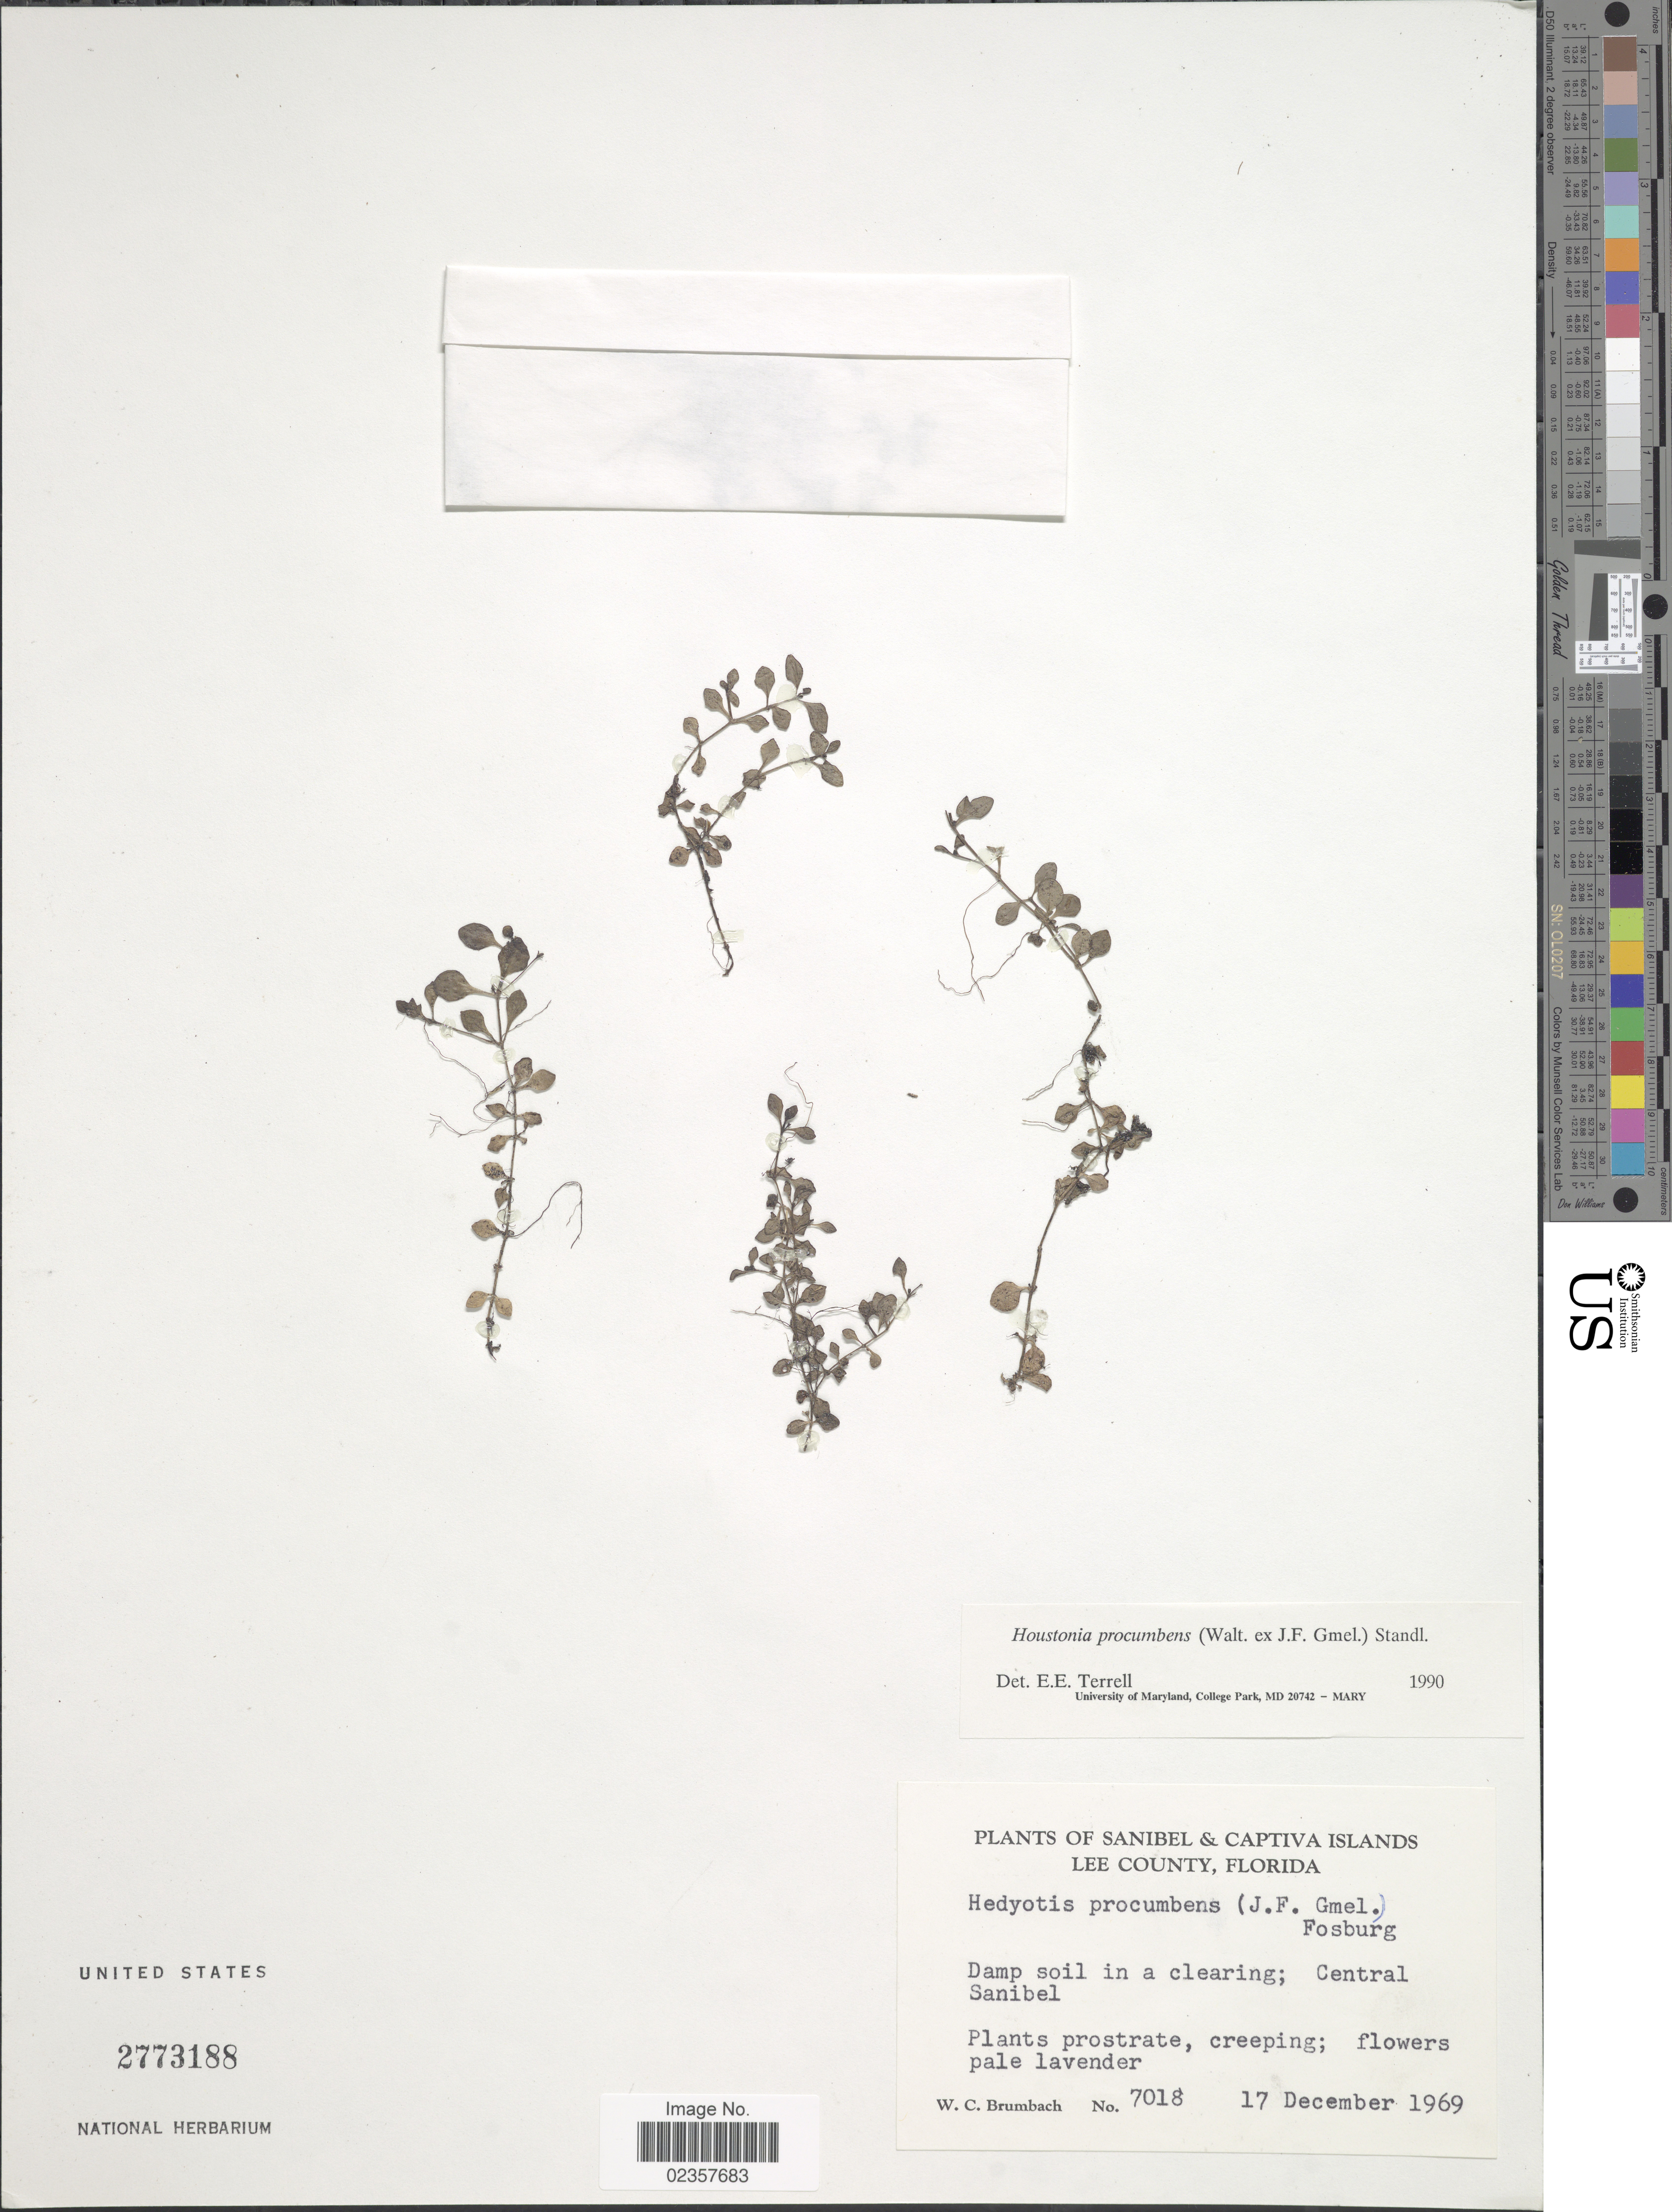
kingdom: Plantae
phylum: Tracheophyta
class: Magnoliopsida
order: Gentianales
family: Rubiaceae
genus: Houstonia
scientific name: Houstonia procumbens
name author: (Walter ex J.F. Gmel.) Standl.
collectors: W. C. Brumbach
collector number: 7018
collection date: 1969-12-17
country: United States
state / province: Florida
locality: Sanibel & Captiva Islands Lee County, Florida. Damp soil in a clearing; Central Sanibel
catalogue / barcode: US 2773188